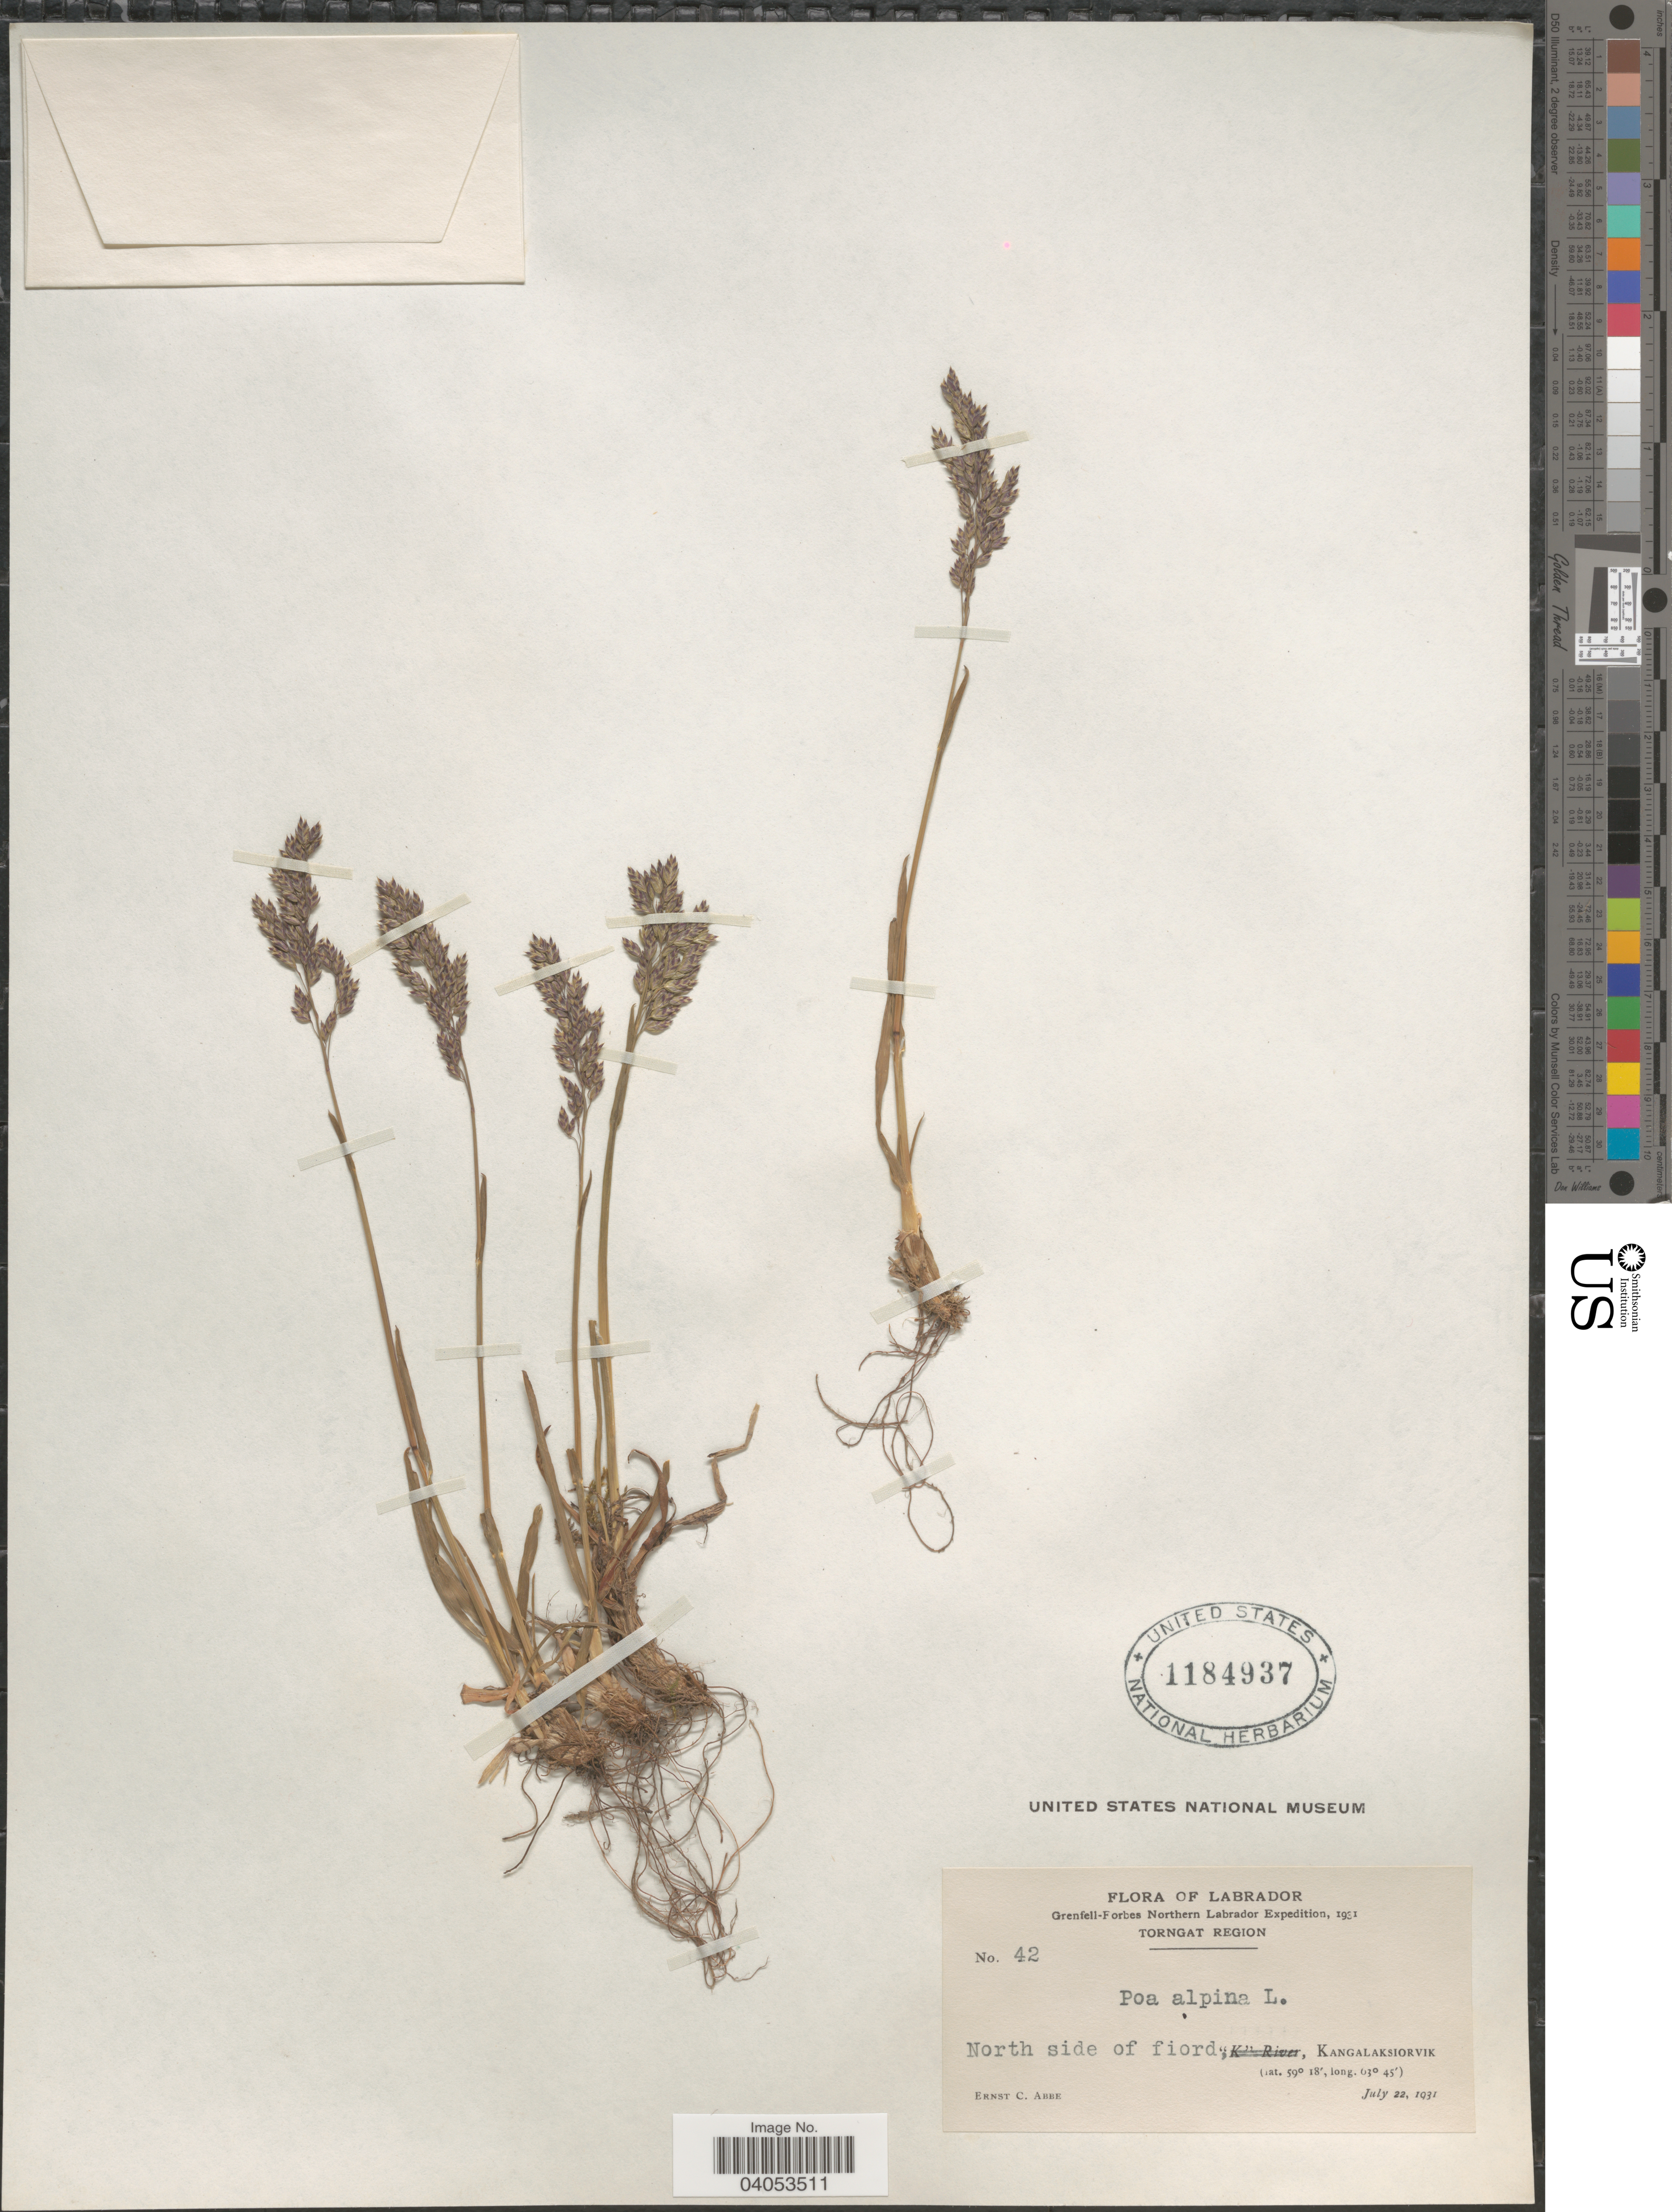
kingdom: Plantae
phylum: Tracheophyta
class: Liliopsida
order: Poales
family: Poaceae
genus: Poa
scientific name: Poa alpina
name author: L.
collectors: E. C. Abbe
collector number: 42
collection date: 1932-07-22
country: Canada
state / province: Newfoundland and Labrador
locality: Labrador. Torngat Region. North side of fiord, Kangalaksiorvik.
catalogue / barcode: US 1184937